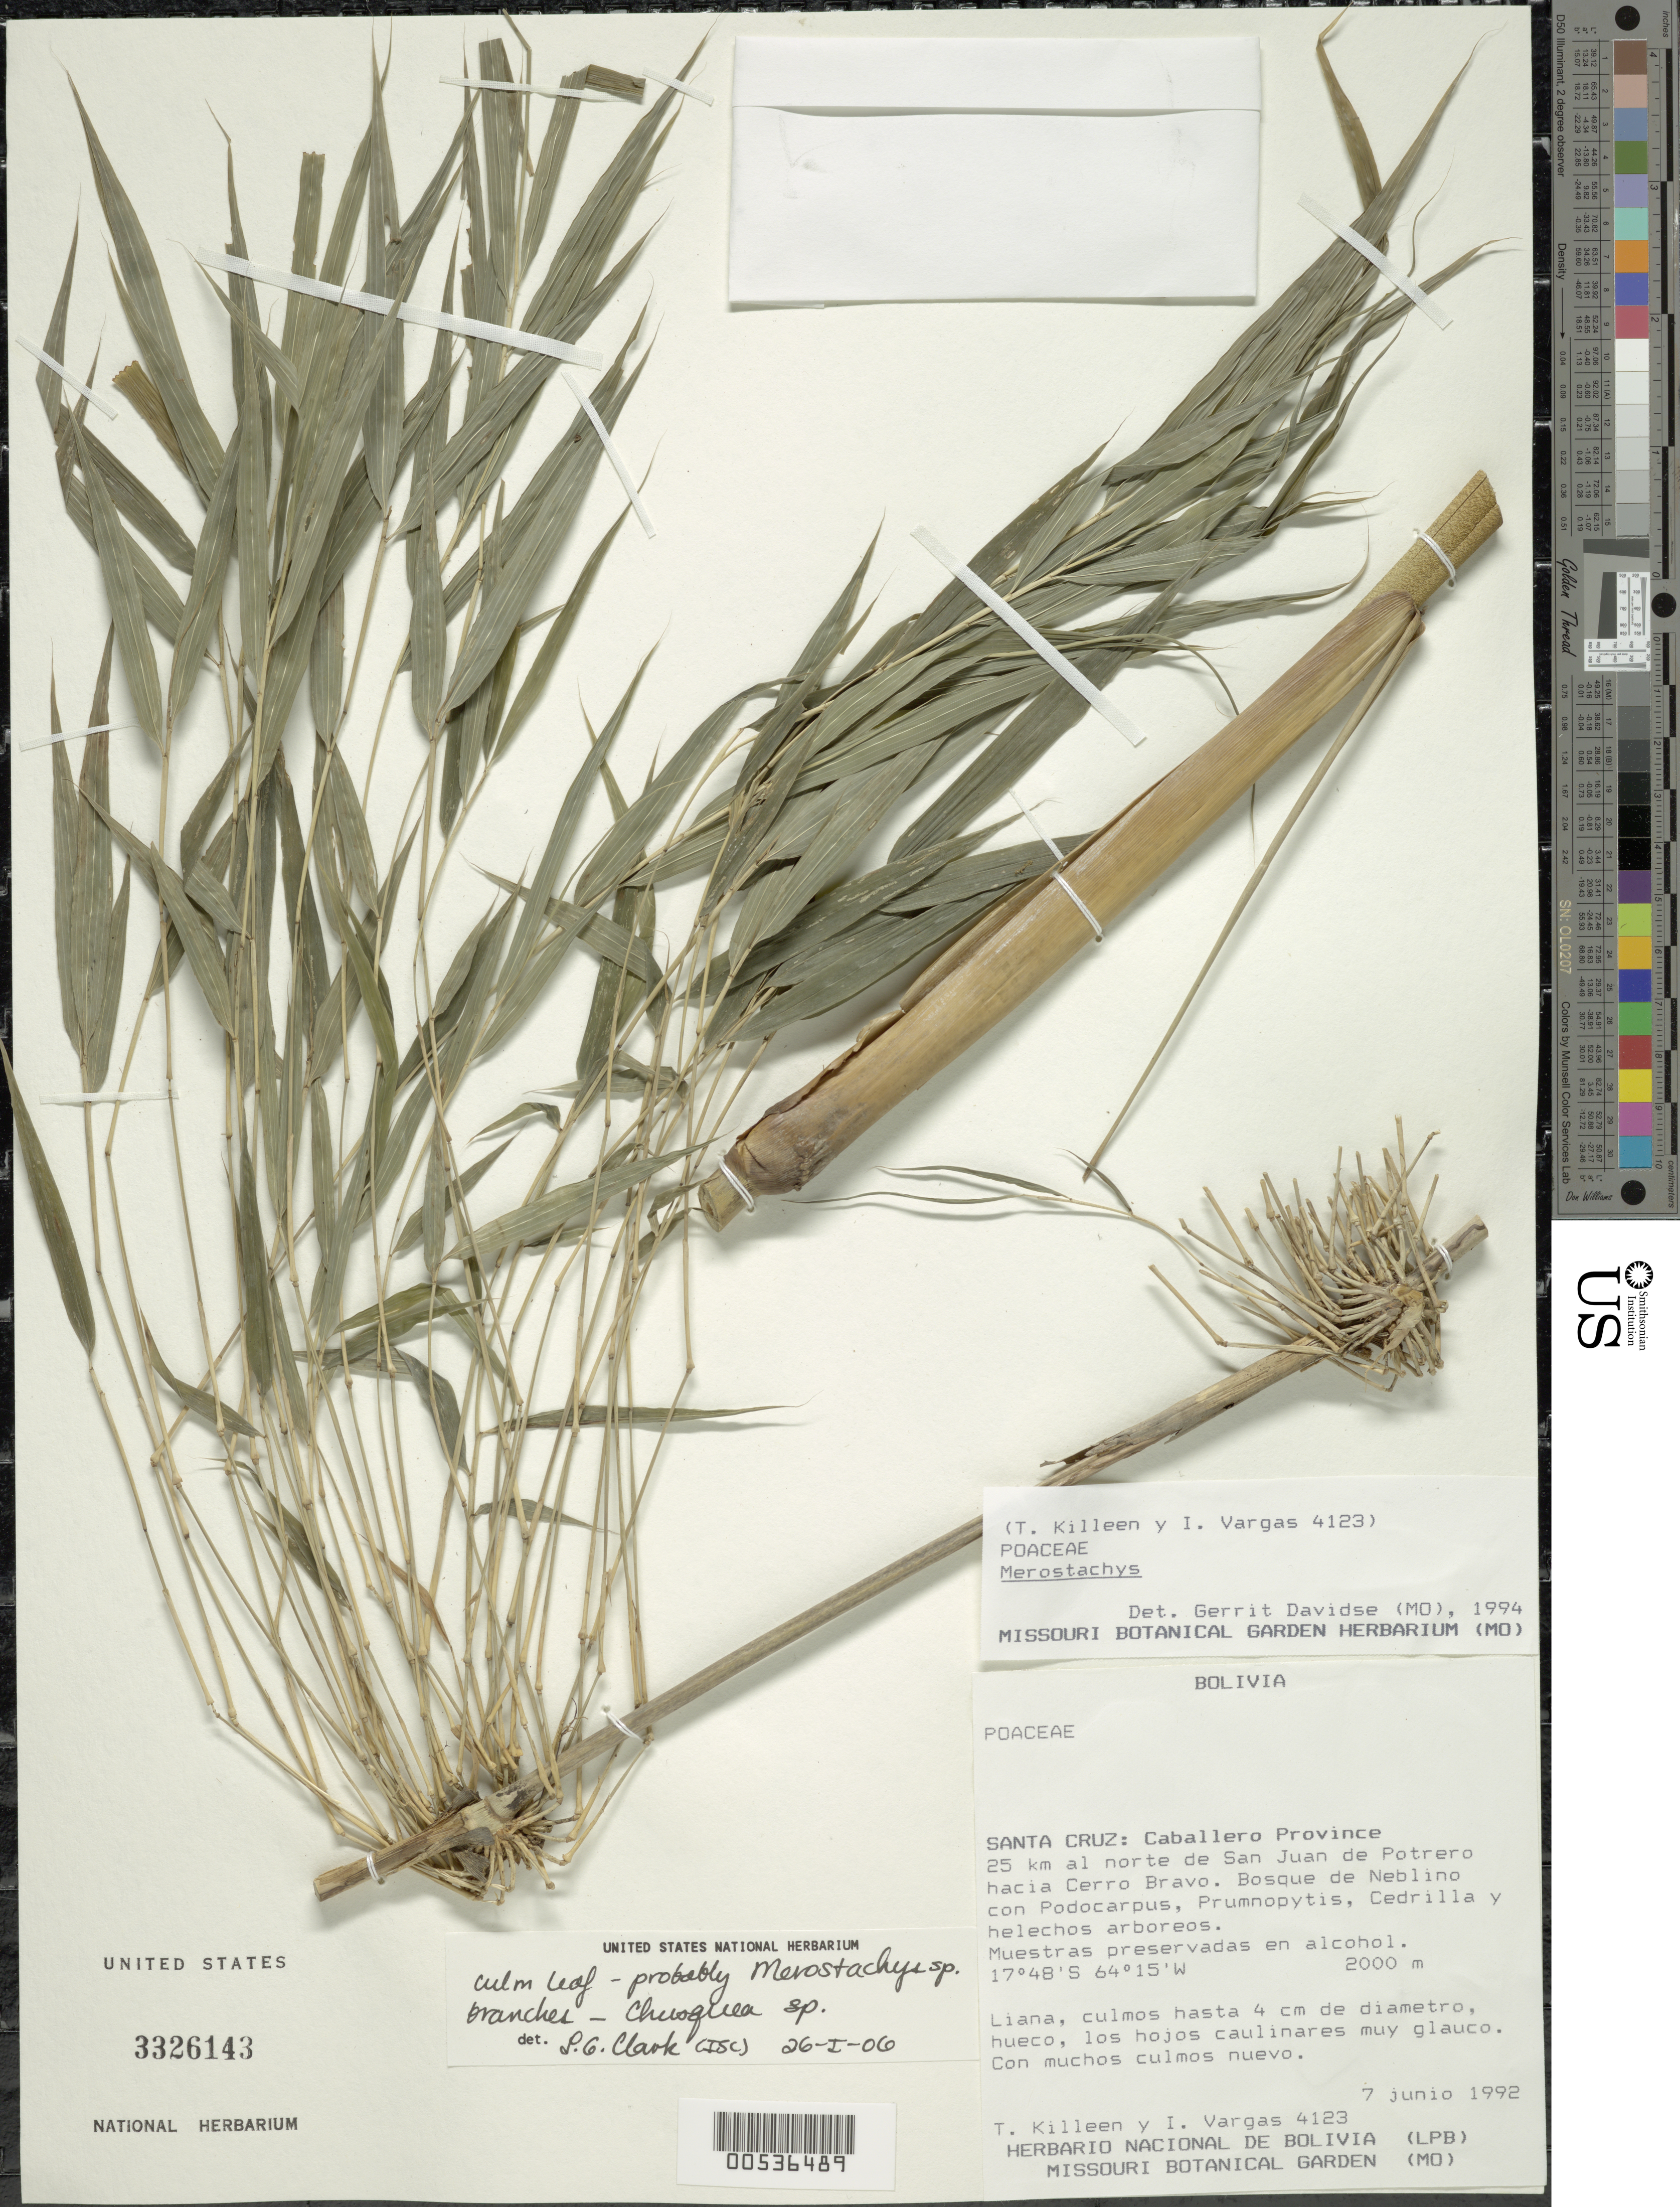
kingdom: Plantae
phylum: Tracheophyta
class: Liliopsida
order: Poales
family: Poaceae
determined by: Clark, Lynn G., (ISC), Iowa State University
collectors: T. Killeen & I. Vargas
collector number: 4123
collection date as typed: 07 Jun 1992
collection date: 1992-06-07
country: Bolivia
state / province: Santa Cruz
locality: Caballero Prov.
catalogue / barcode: US 3326143